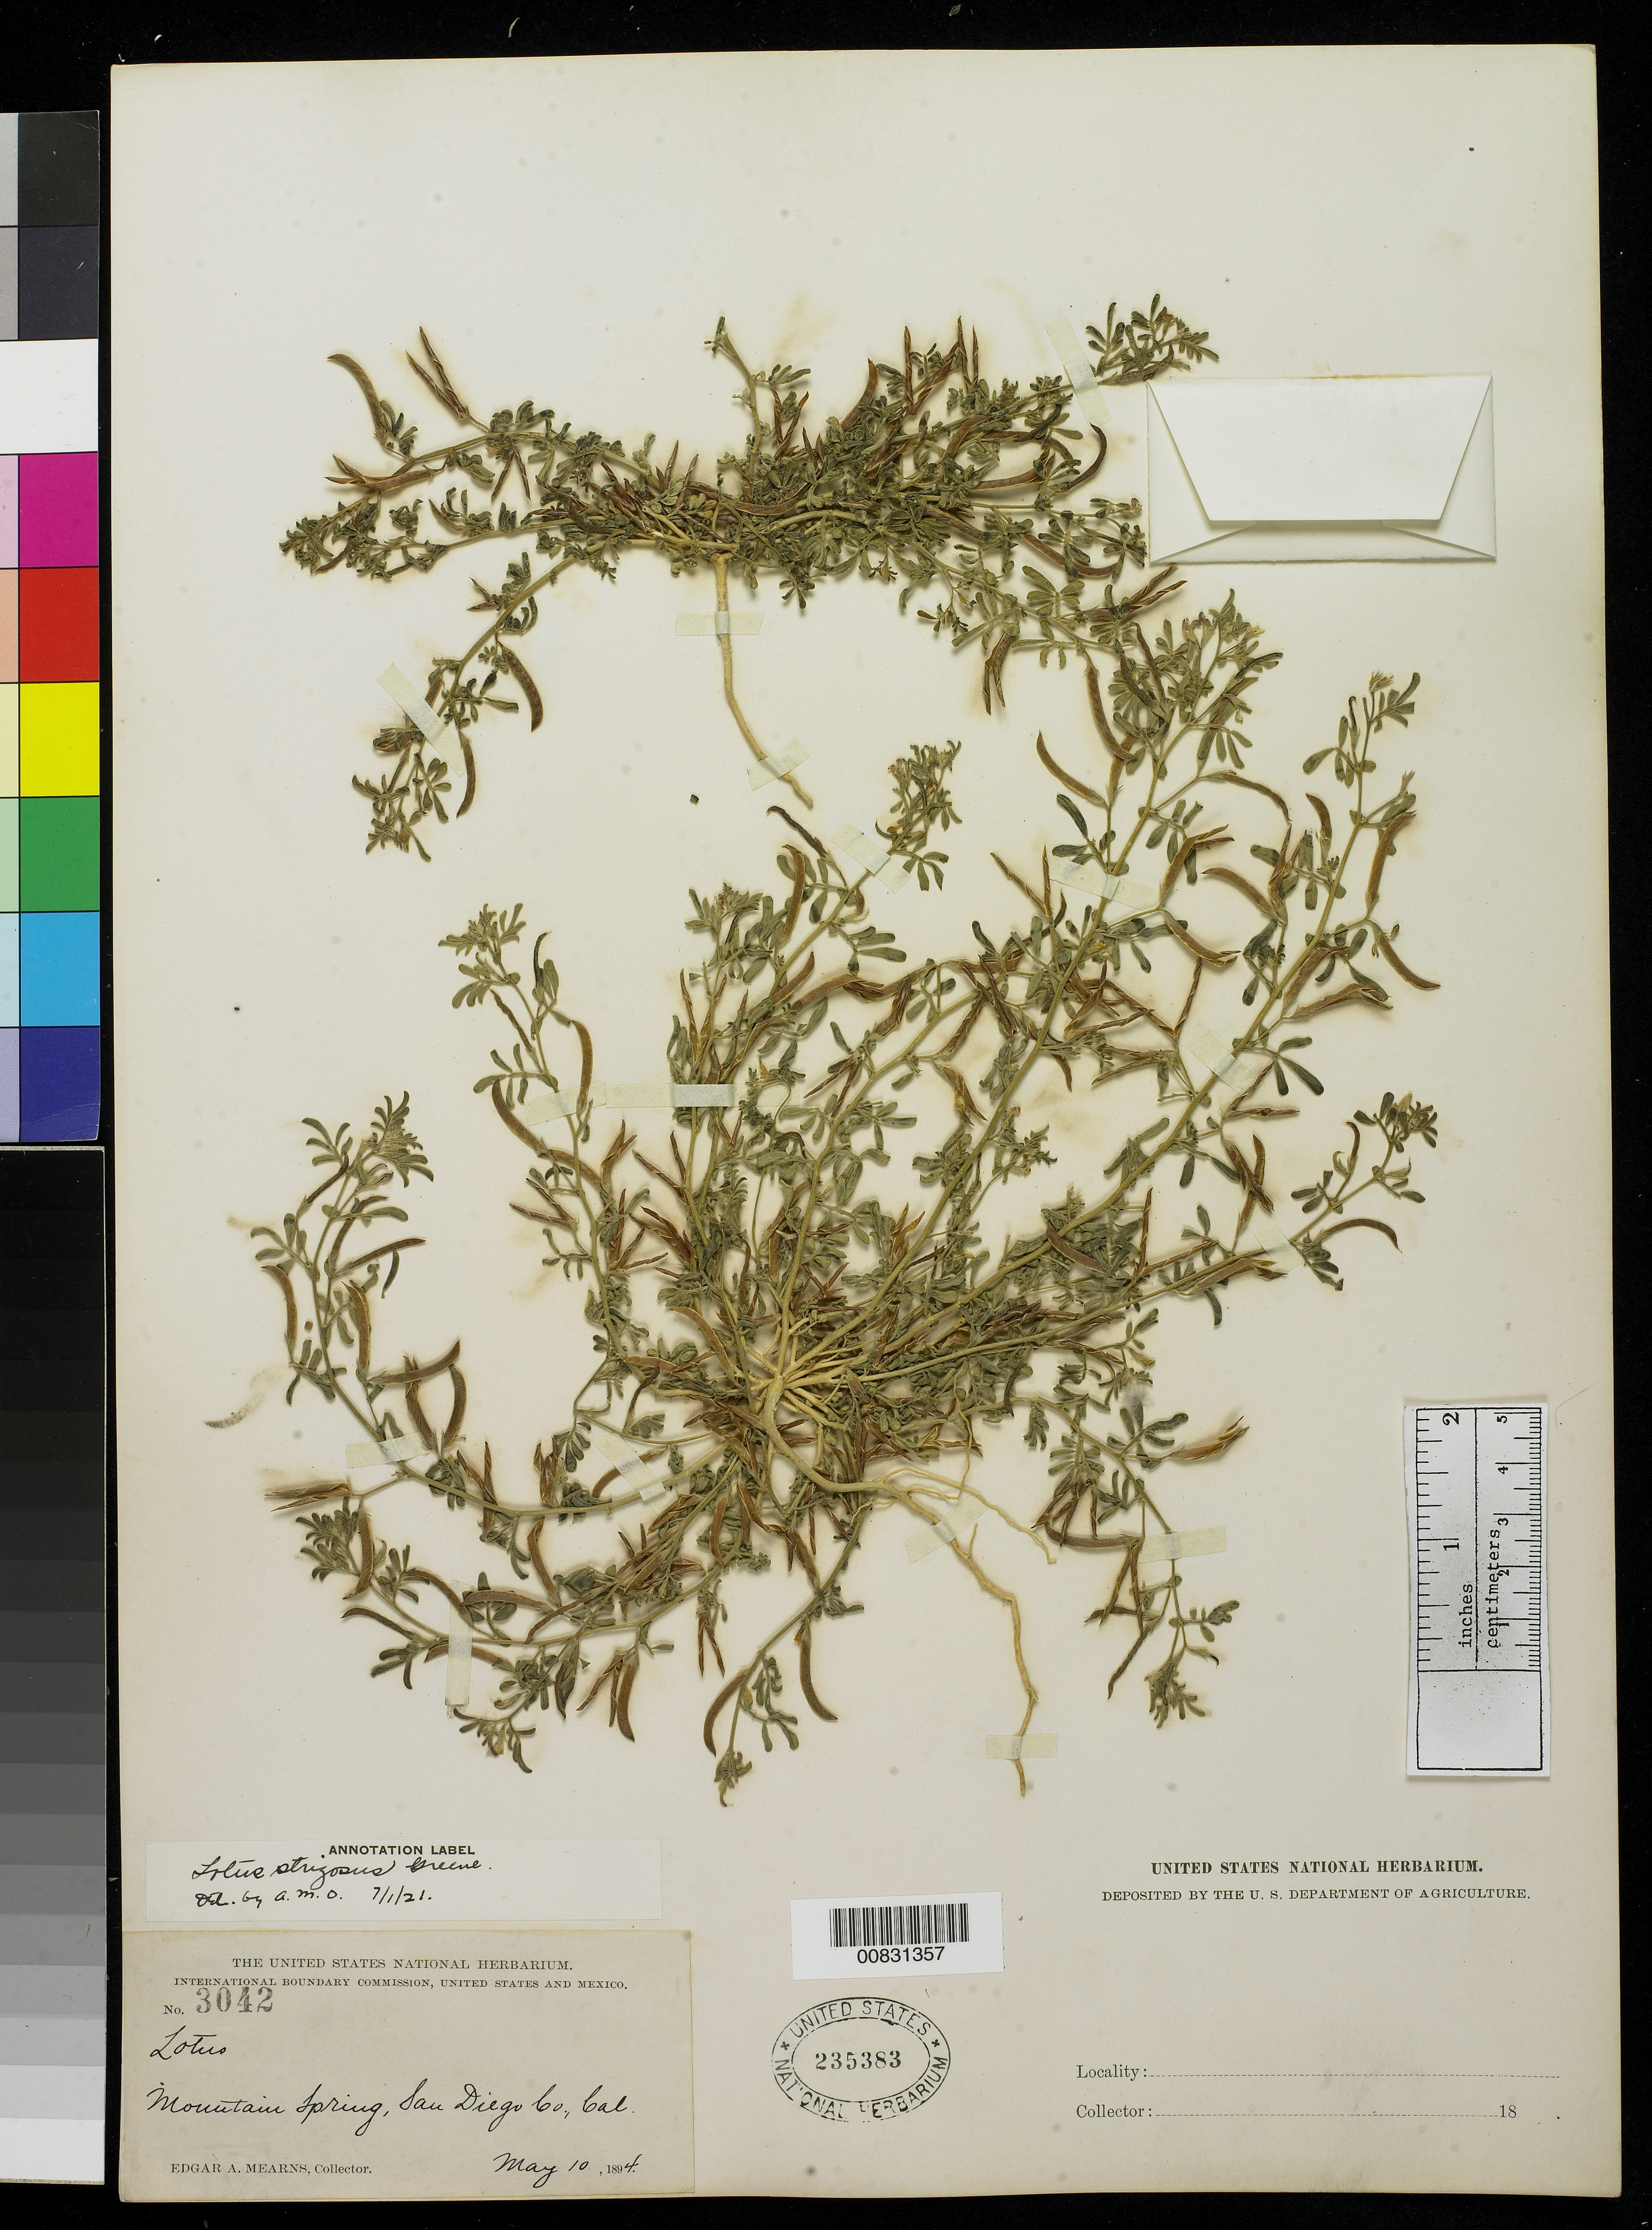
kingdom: Plantae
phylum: Tracheophyta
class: Magnoliopsida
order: Fabales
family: Fabaceae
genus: Ottleya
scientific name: Ottleya strigosa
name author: (Nutt.) D.D. Sokoloff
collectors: E. A. Mearns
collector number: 3042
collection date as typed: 10 May 1894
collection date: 1894-05-10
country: United States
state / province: California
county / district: San Diego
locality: Mountain Spring, San Diego County, California.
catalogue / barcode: US 235383